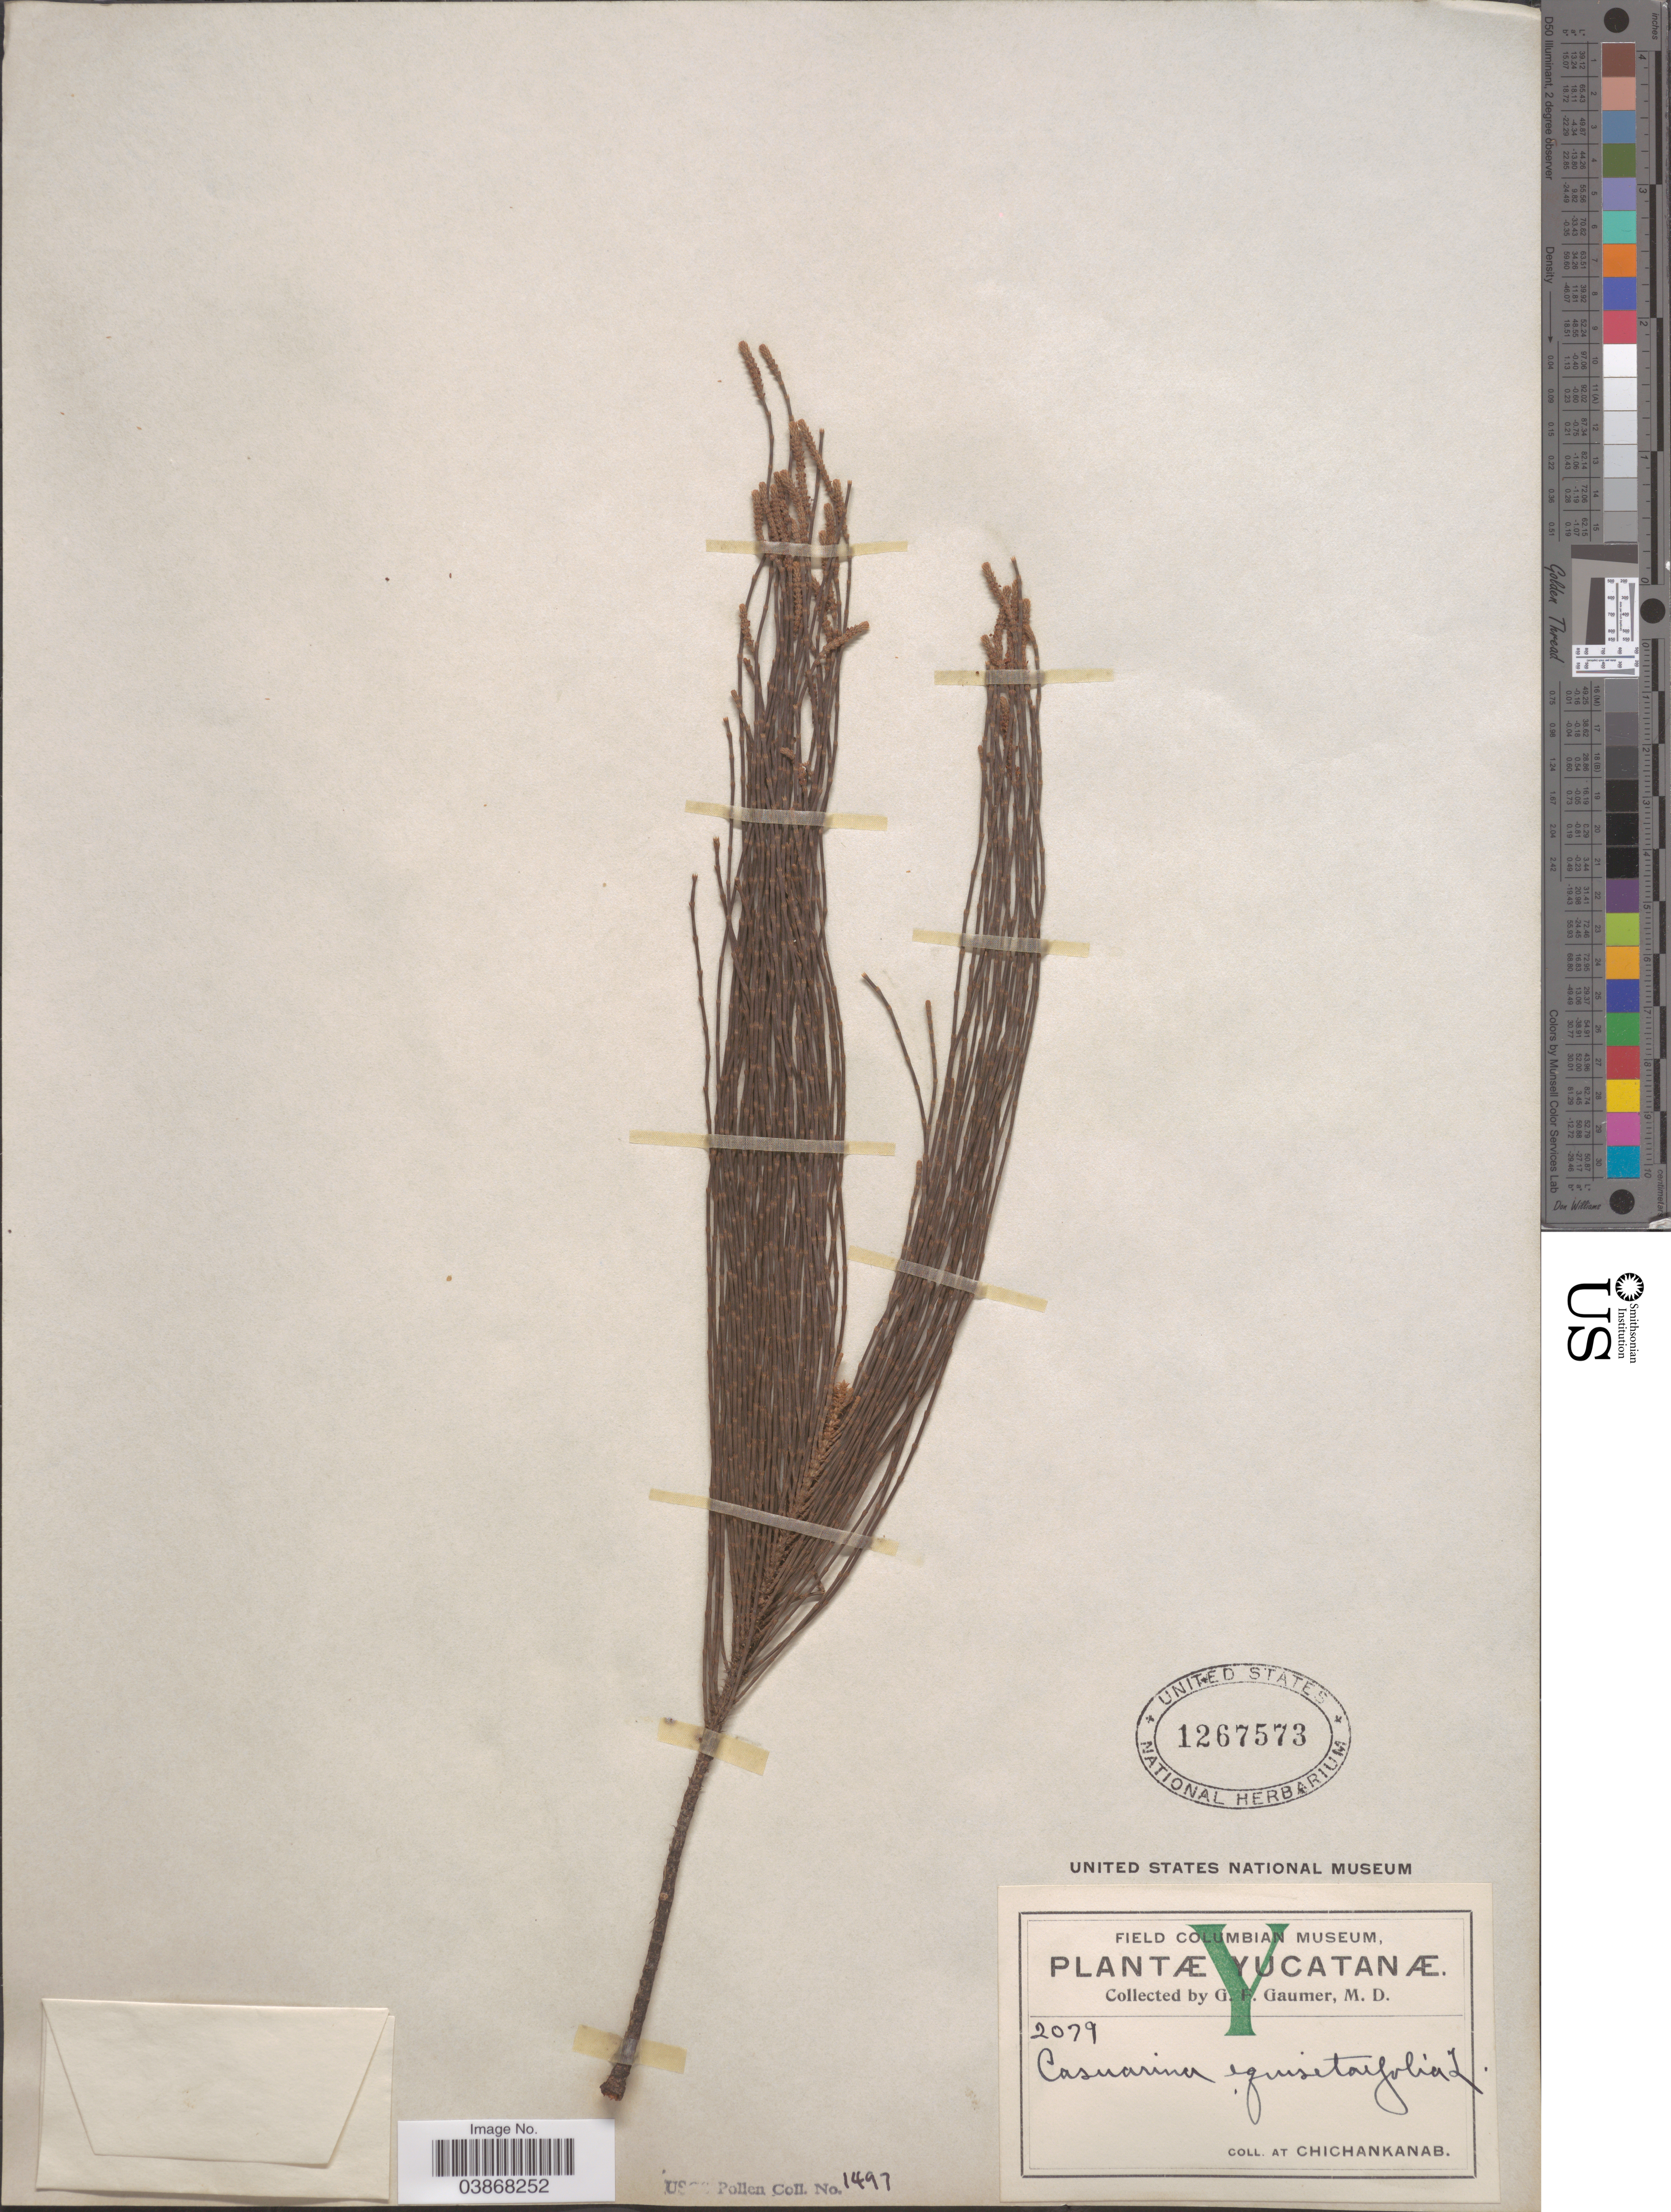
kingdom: Plantae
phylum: Tracheophyta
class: Magnoliopsida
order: Fagales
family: Casuarinaceae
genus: Casuarina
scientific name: Casuarina equisetifolia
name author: L.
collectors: G. F. Gaumer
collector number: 2079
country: Mexico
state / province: Yucatán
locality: At Chichankanab.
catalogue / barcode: US 1267573